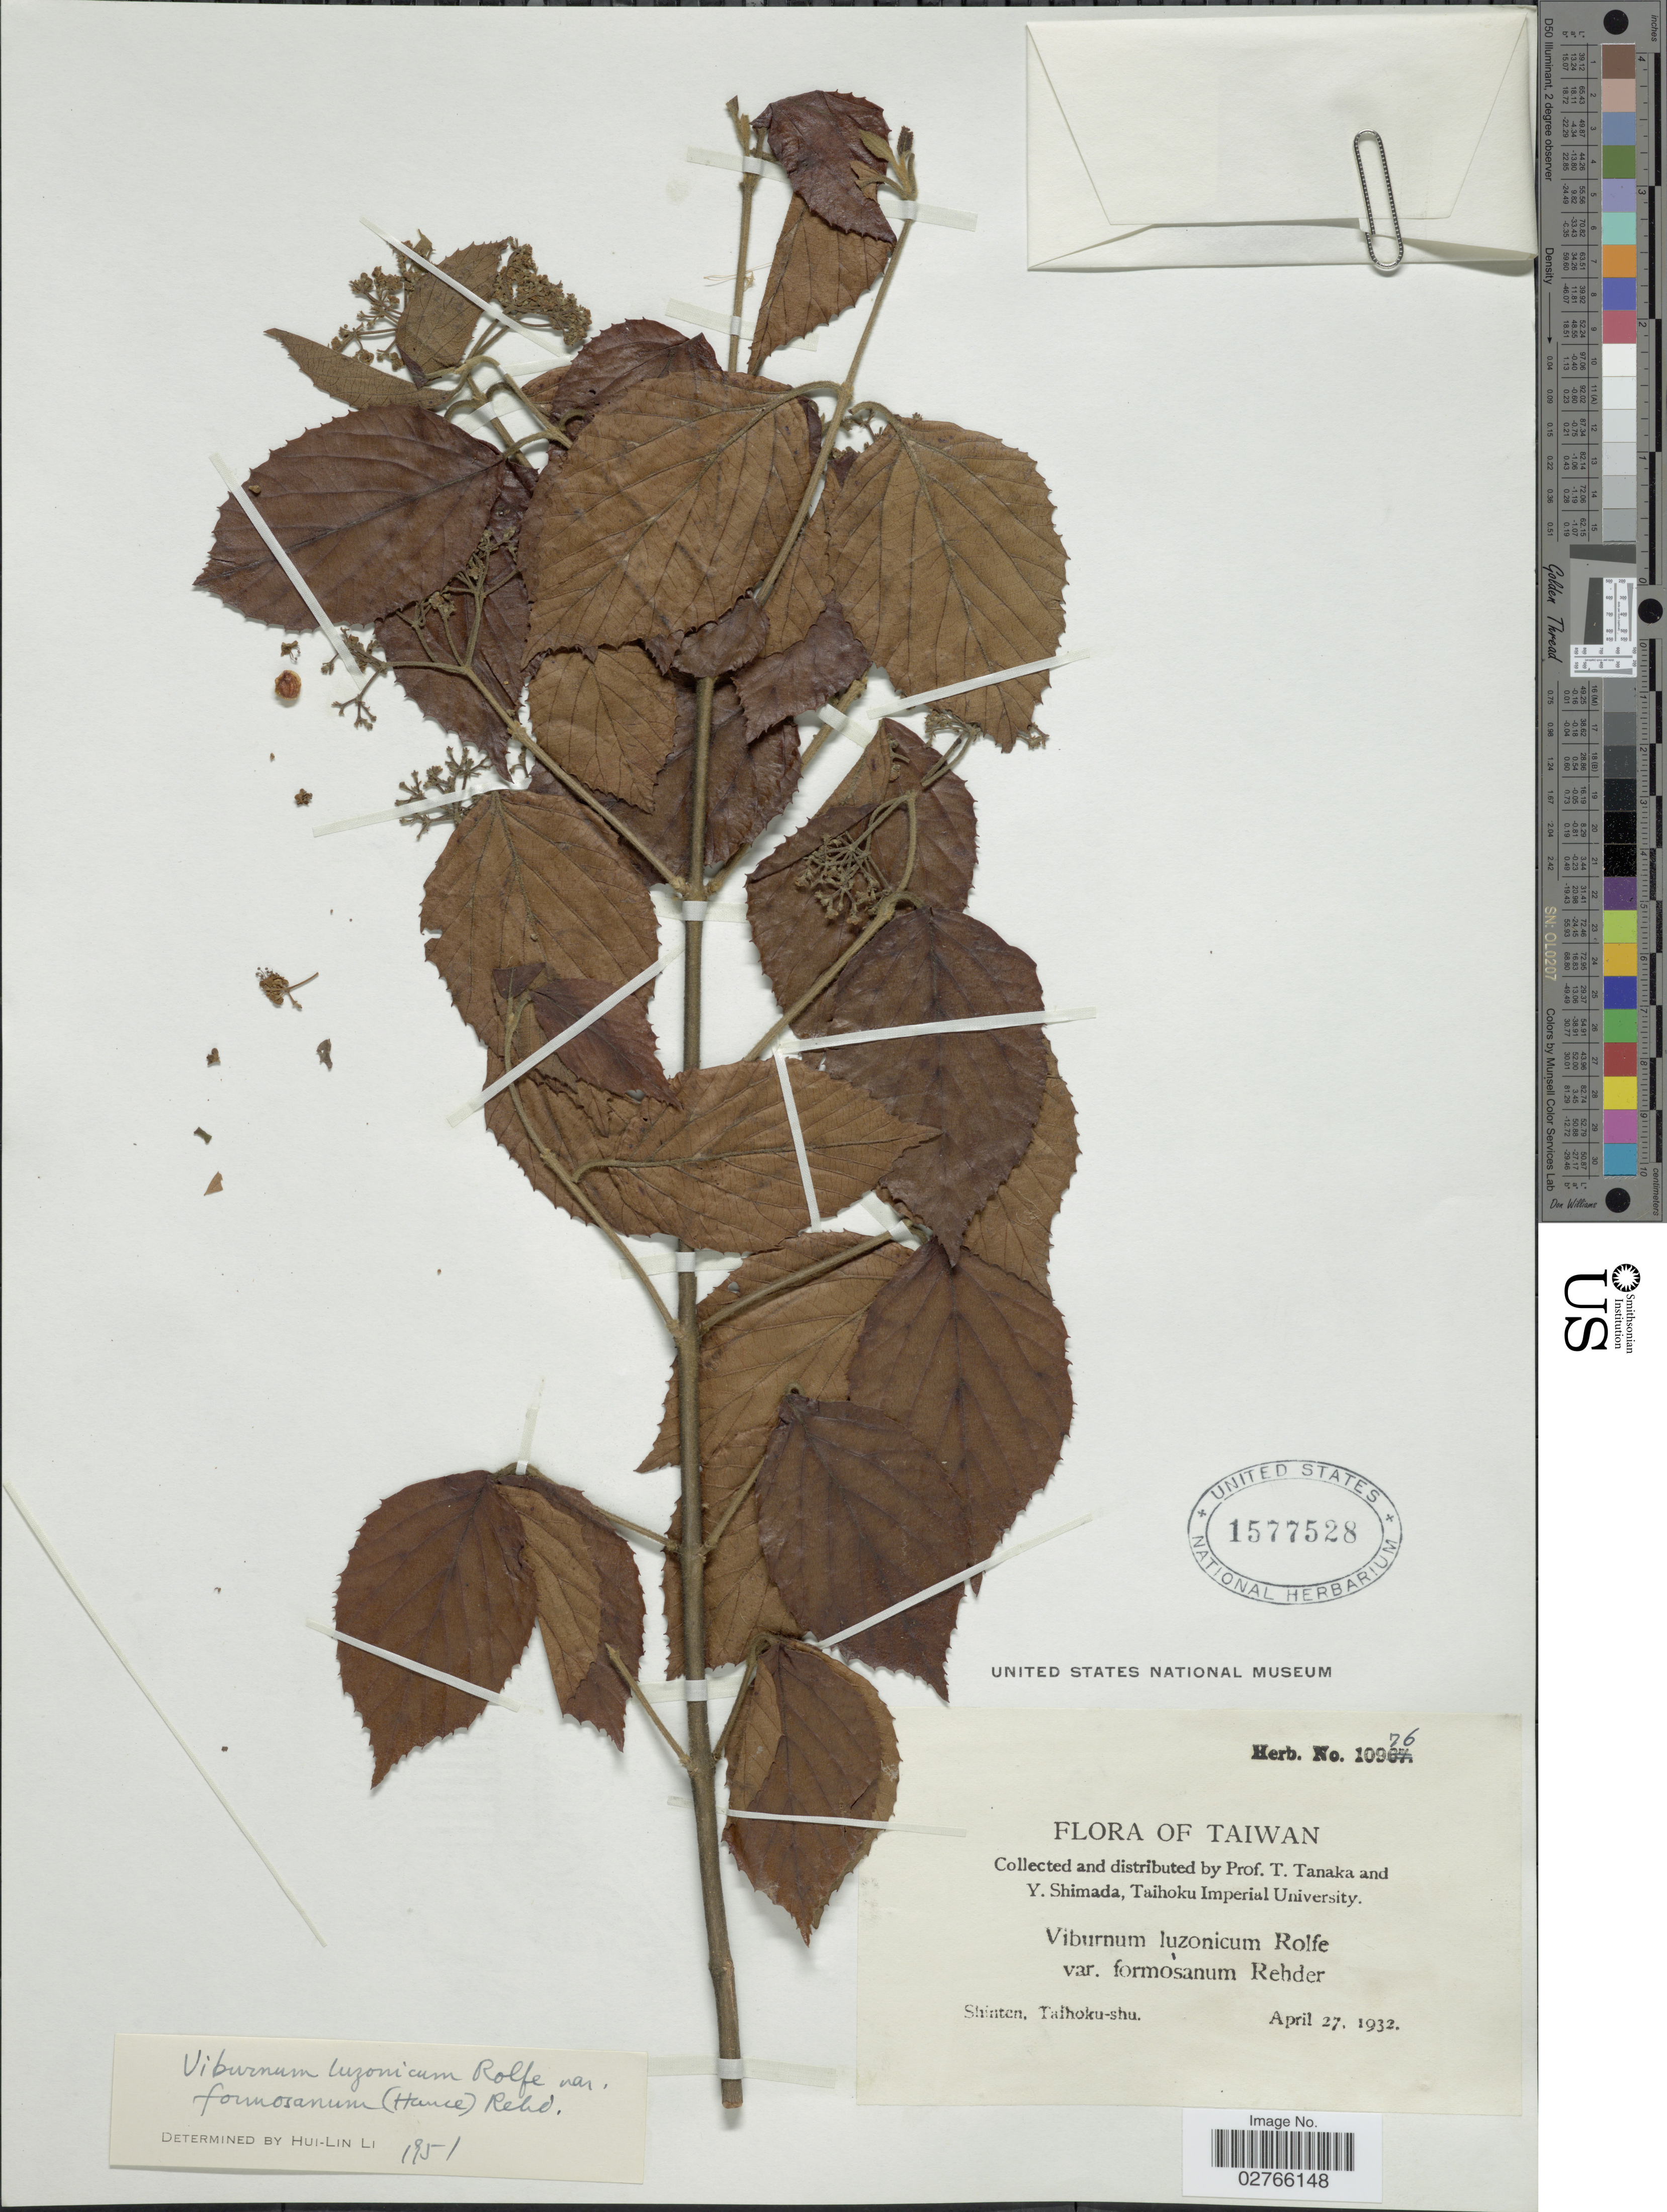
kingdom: Plantae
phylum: Tracheophyta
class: Magnoliopsida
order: Dipsacales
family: Viburnaceae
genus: Viburnum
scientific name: Viburnum formosanum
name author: (Hance) Hayata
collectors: T. Tanaka & Y. Shimada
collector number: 10976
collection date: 1932-04-27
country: Taiwan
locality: Shinten [interpreted], Taihoku-shu.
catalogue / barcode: US 1577528